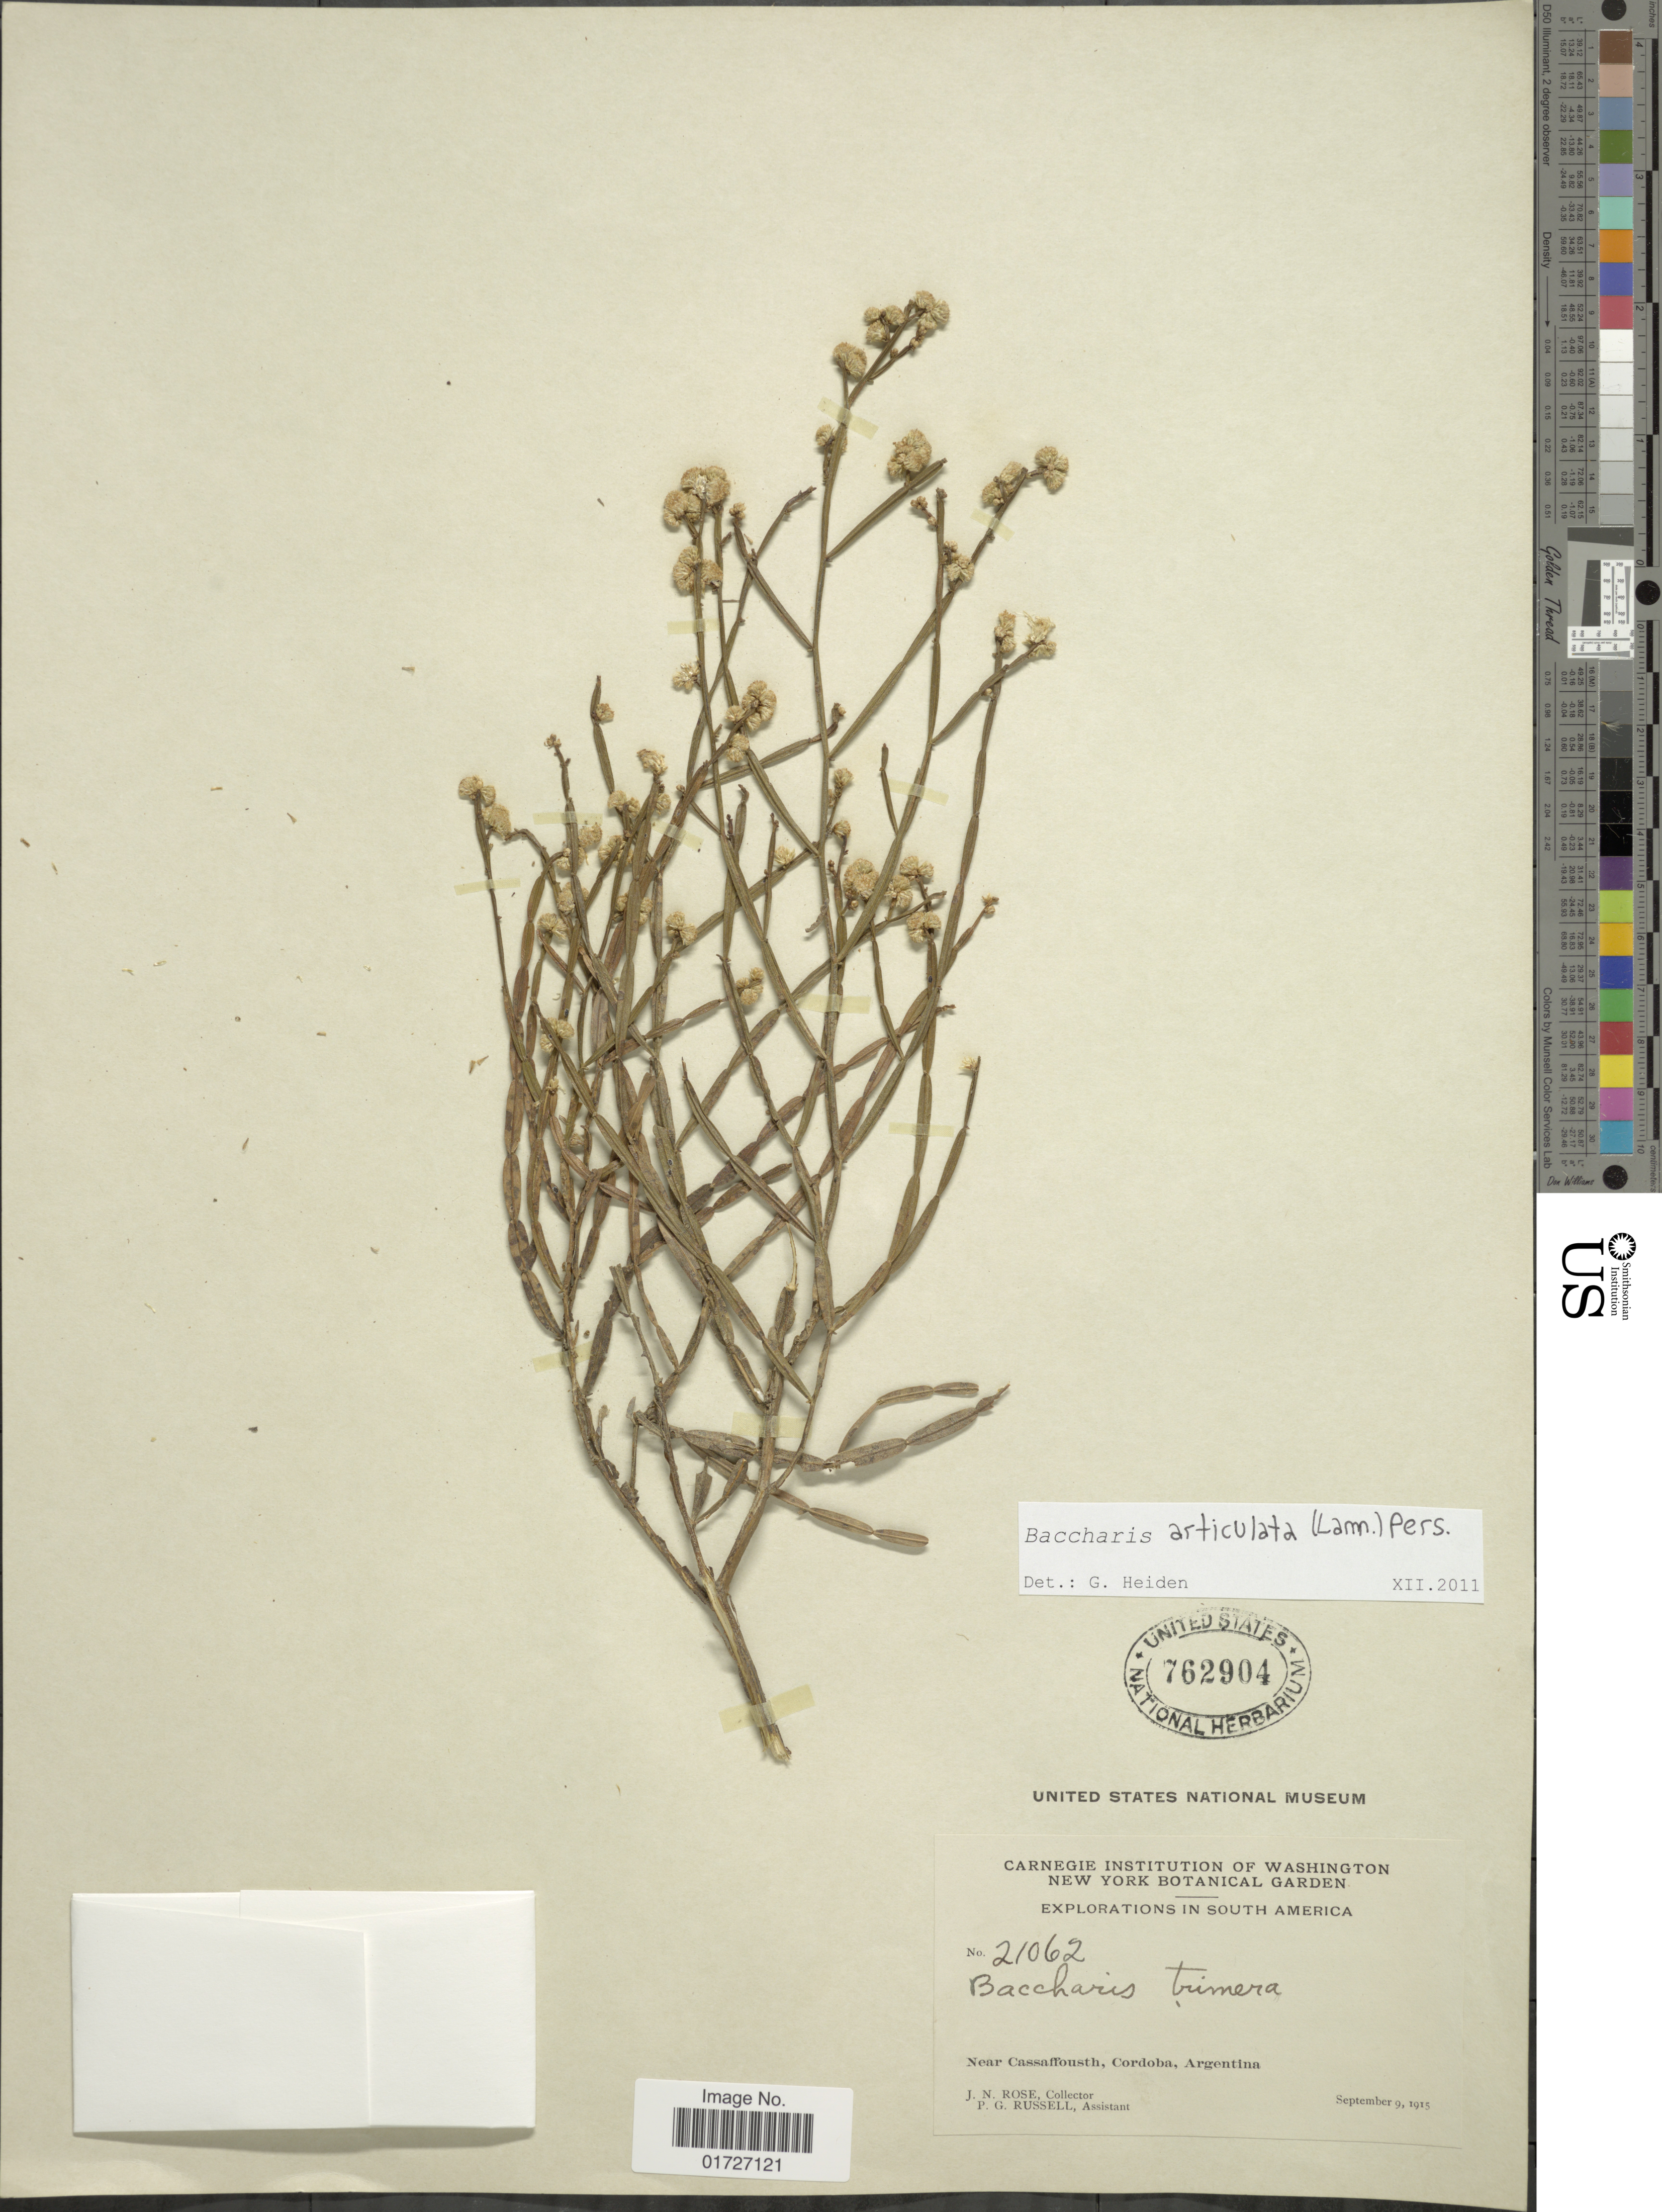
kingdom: Plantae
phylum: Tracheophyta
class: Magnoliopsida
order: Asterales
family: Asteraceae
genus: Baccharis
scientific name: Baccharis articulata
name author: (Lam.) Pers.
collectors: J. N. Rose & P. G. Russell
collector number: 21062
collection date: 1915-09-09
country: Argentina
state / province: Cordoba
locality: South America, near Cassaffousth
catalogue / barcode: US 762904